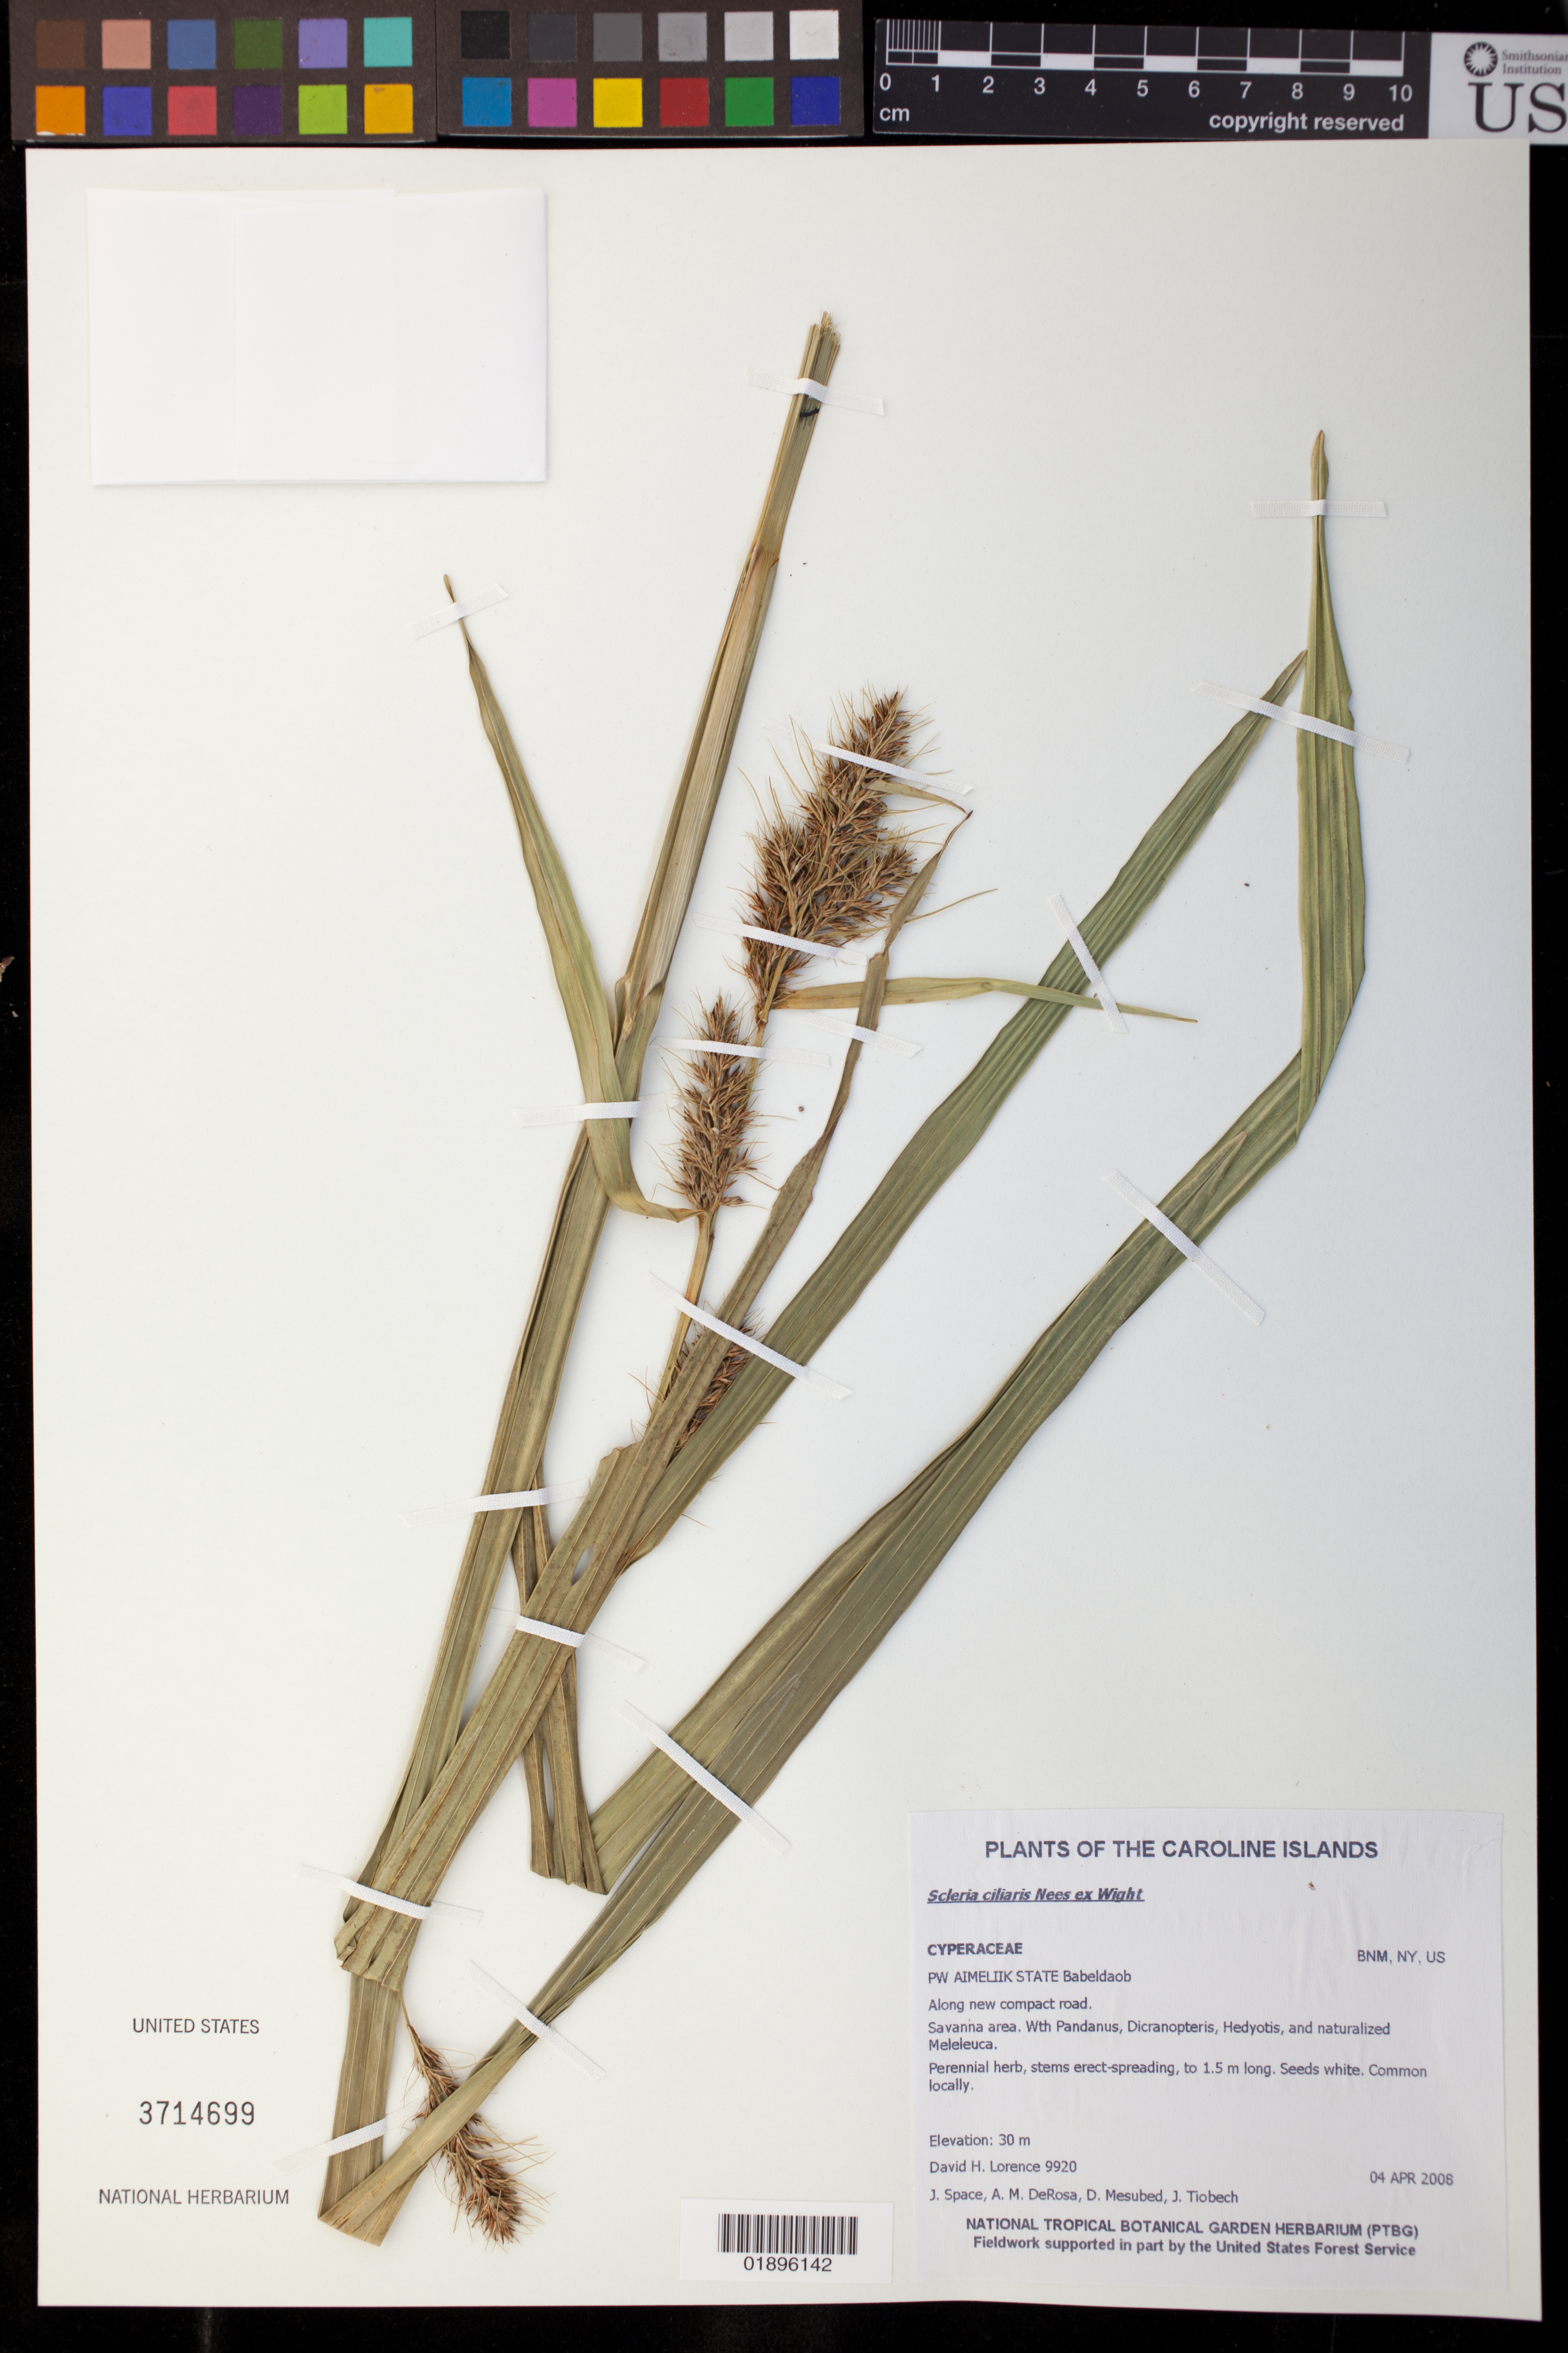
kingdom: Plantae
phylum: Tracheophyta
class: Liliopsida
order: Poales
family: Cyperaceae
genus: Scleria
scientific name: Scleria ciliaris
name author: Nees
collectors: D. Lorence, J. Space, A. DeRosa, D. Mesubed & J. Tiobech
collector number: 9920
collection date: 2008-04-04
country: Palau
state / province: Aimeliik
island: Babeldaob [Babelthuap]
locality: Along new compact road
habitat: Savanna area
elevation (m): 30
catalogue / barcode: US 3714699